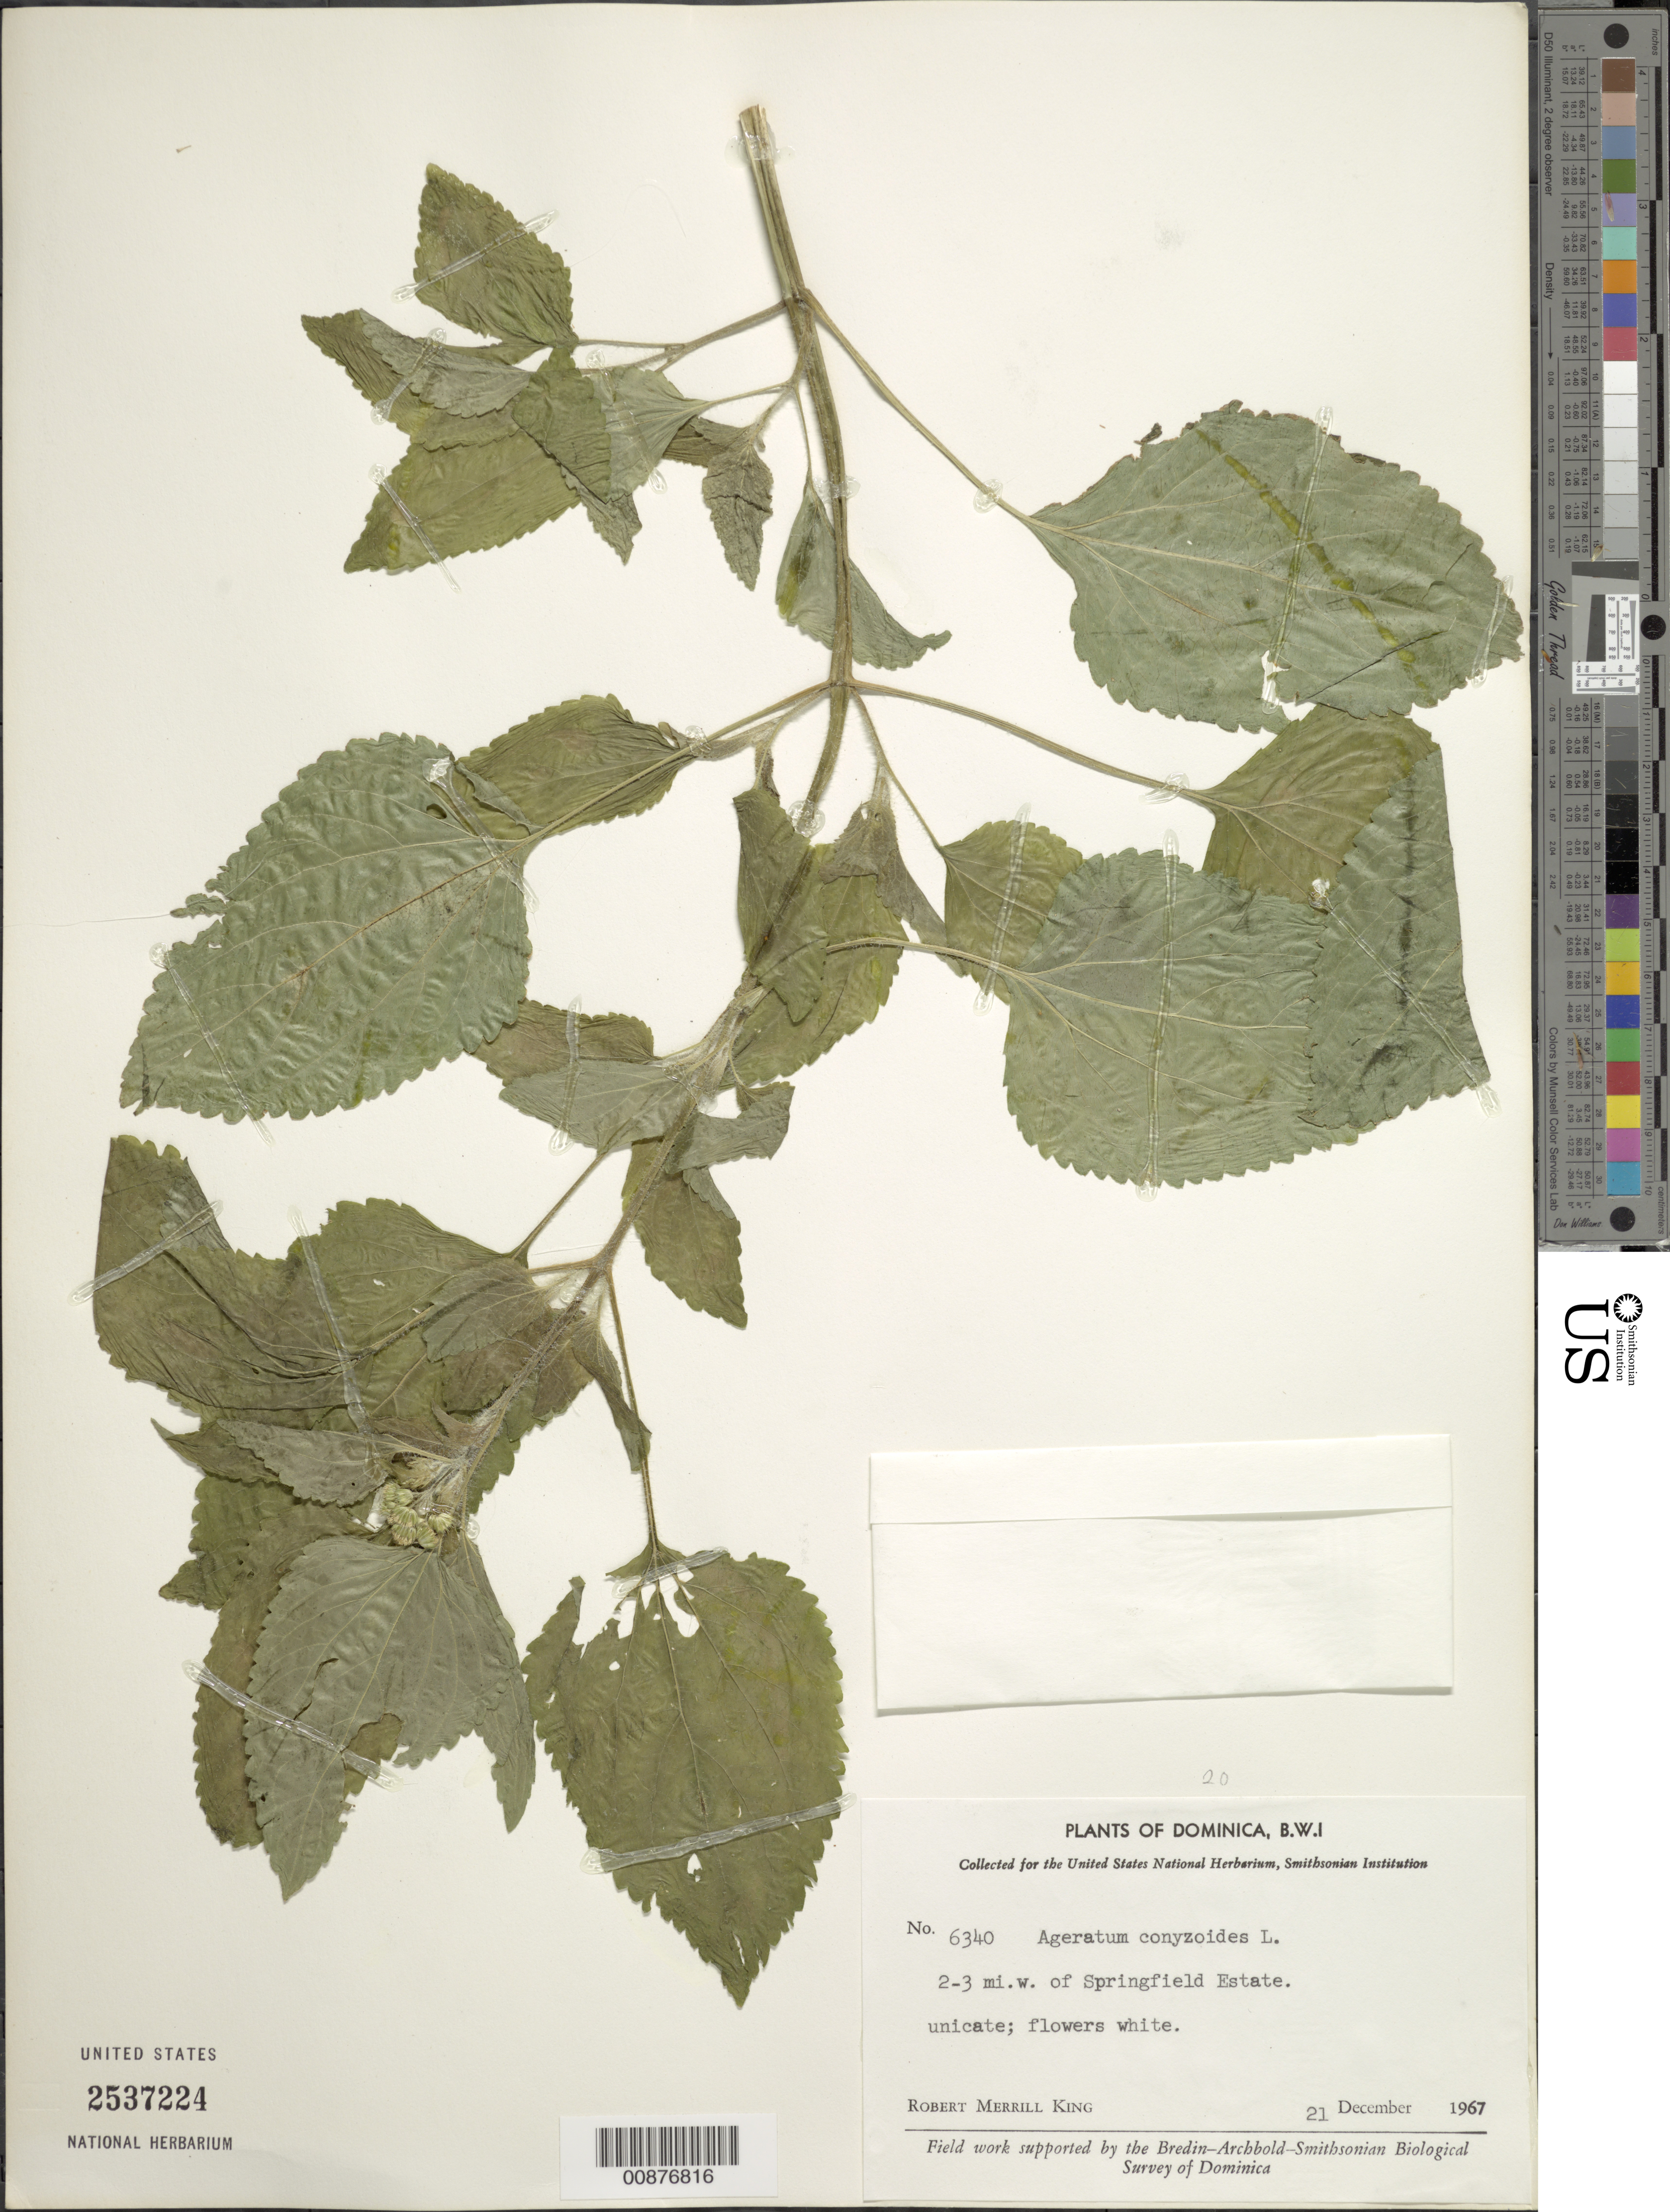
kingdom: Plantae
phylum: Tracheophyta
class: Magnoliopsida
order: Asterales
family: Asteraceae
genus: Ageratum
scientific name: Ageratum conyzoides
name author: L.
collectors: R. M. King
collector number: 6340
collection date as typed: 21 Dec 1967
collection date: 1967-12-21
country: Dominica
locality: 2-3 mi. W of Springfield Estate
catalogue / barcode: US 2537224